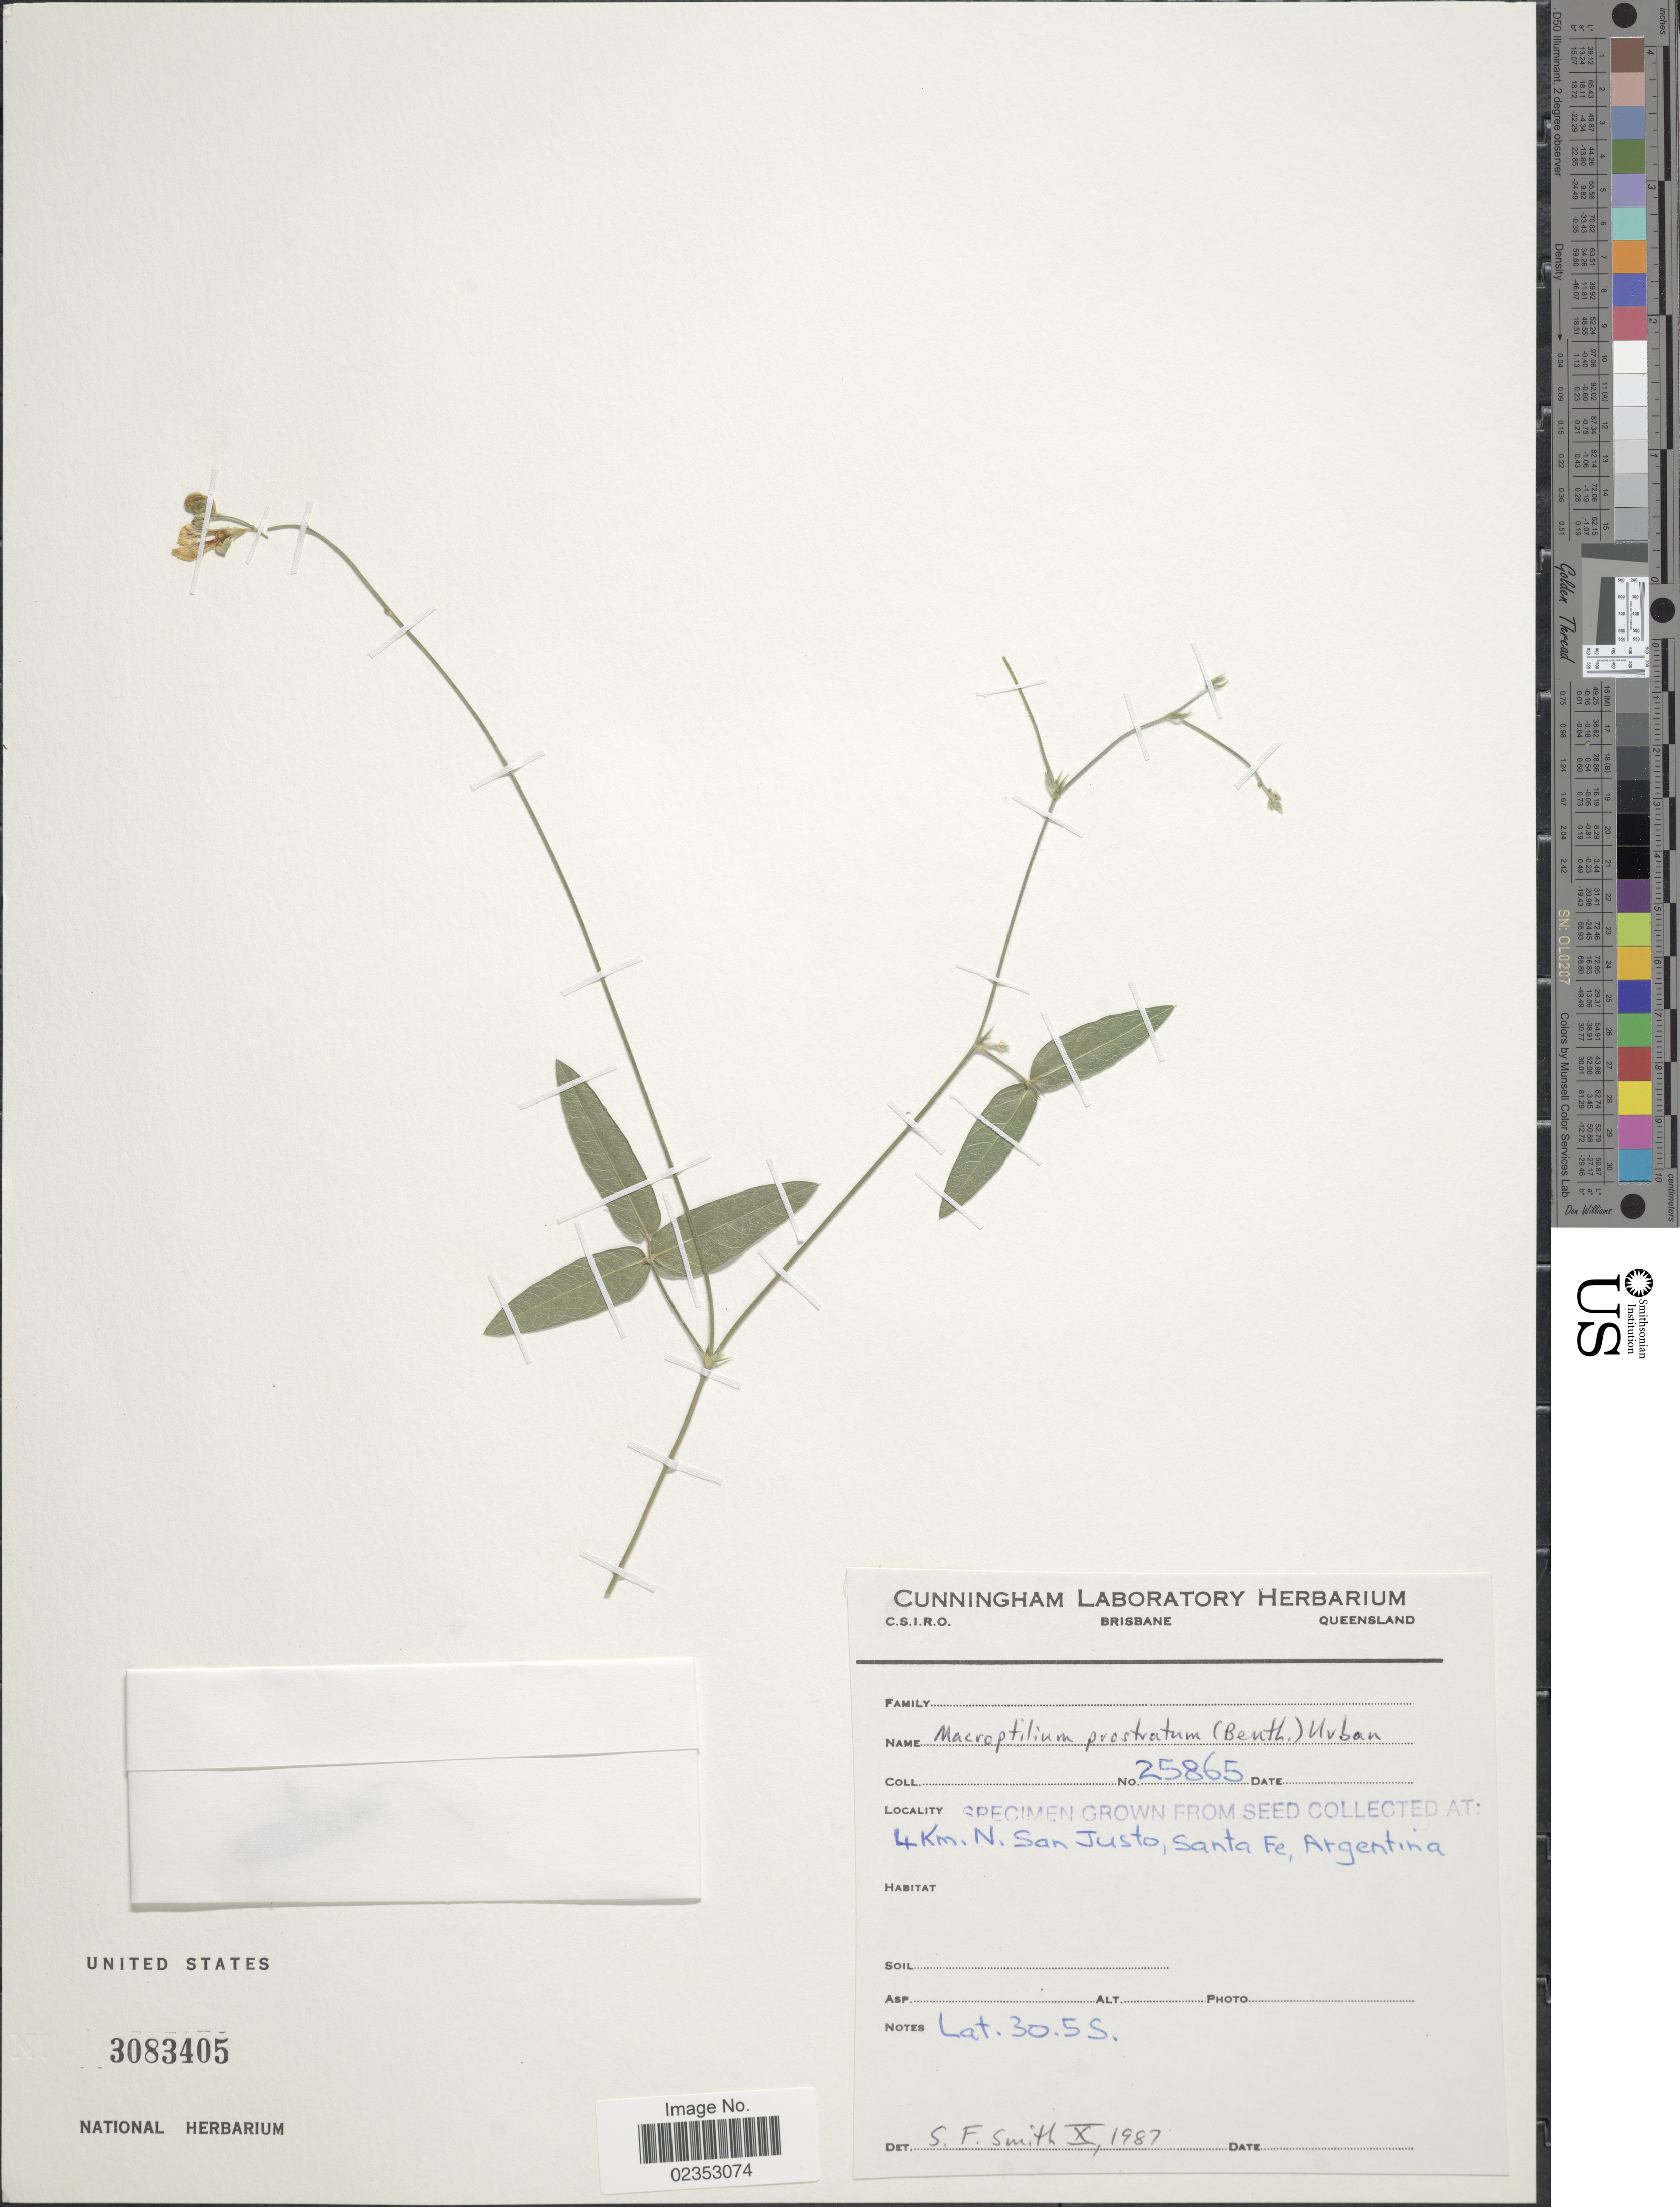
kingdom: Plantae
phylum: Tracheophyta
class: Magnoliopsida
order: Fabales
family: Fabaceae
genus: Macroptilium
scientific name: Macroptilium prostratum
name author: (Benth.) Urb.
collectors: Ex Herb. Cunningham Laboratory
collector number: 25865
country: Argentina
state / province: Santa Fe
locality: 4 Km N San Justo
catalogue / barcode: US 3083405